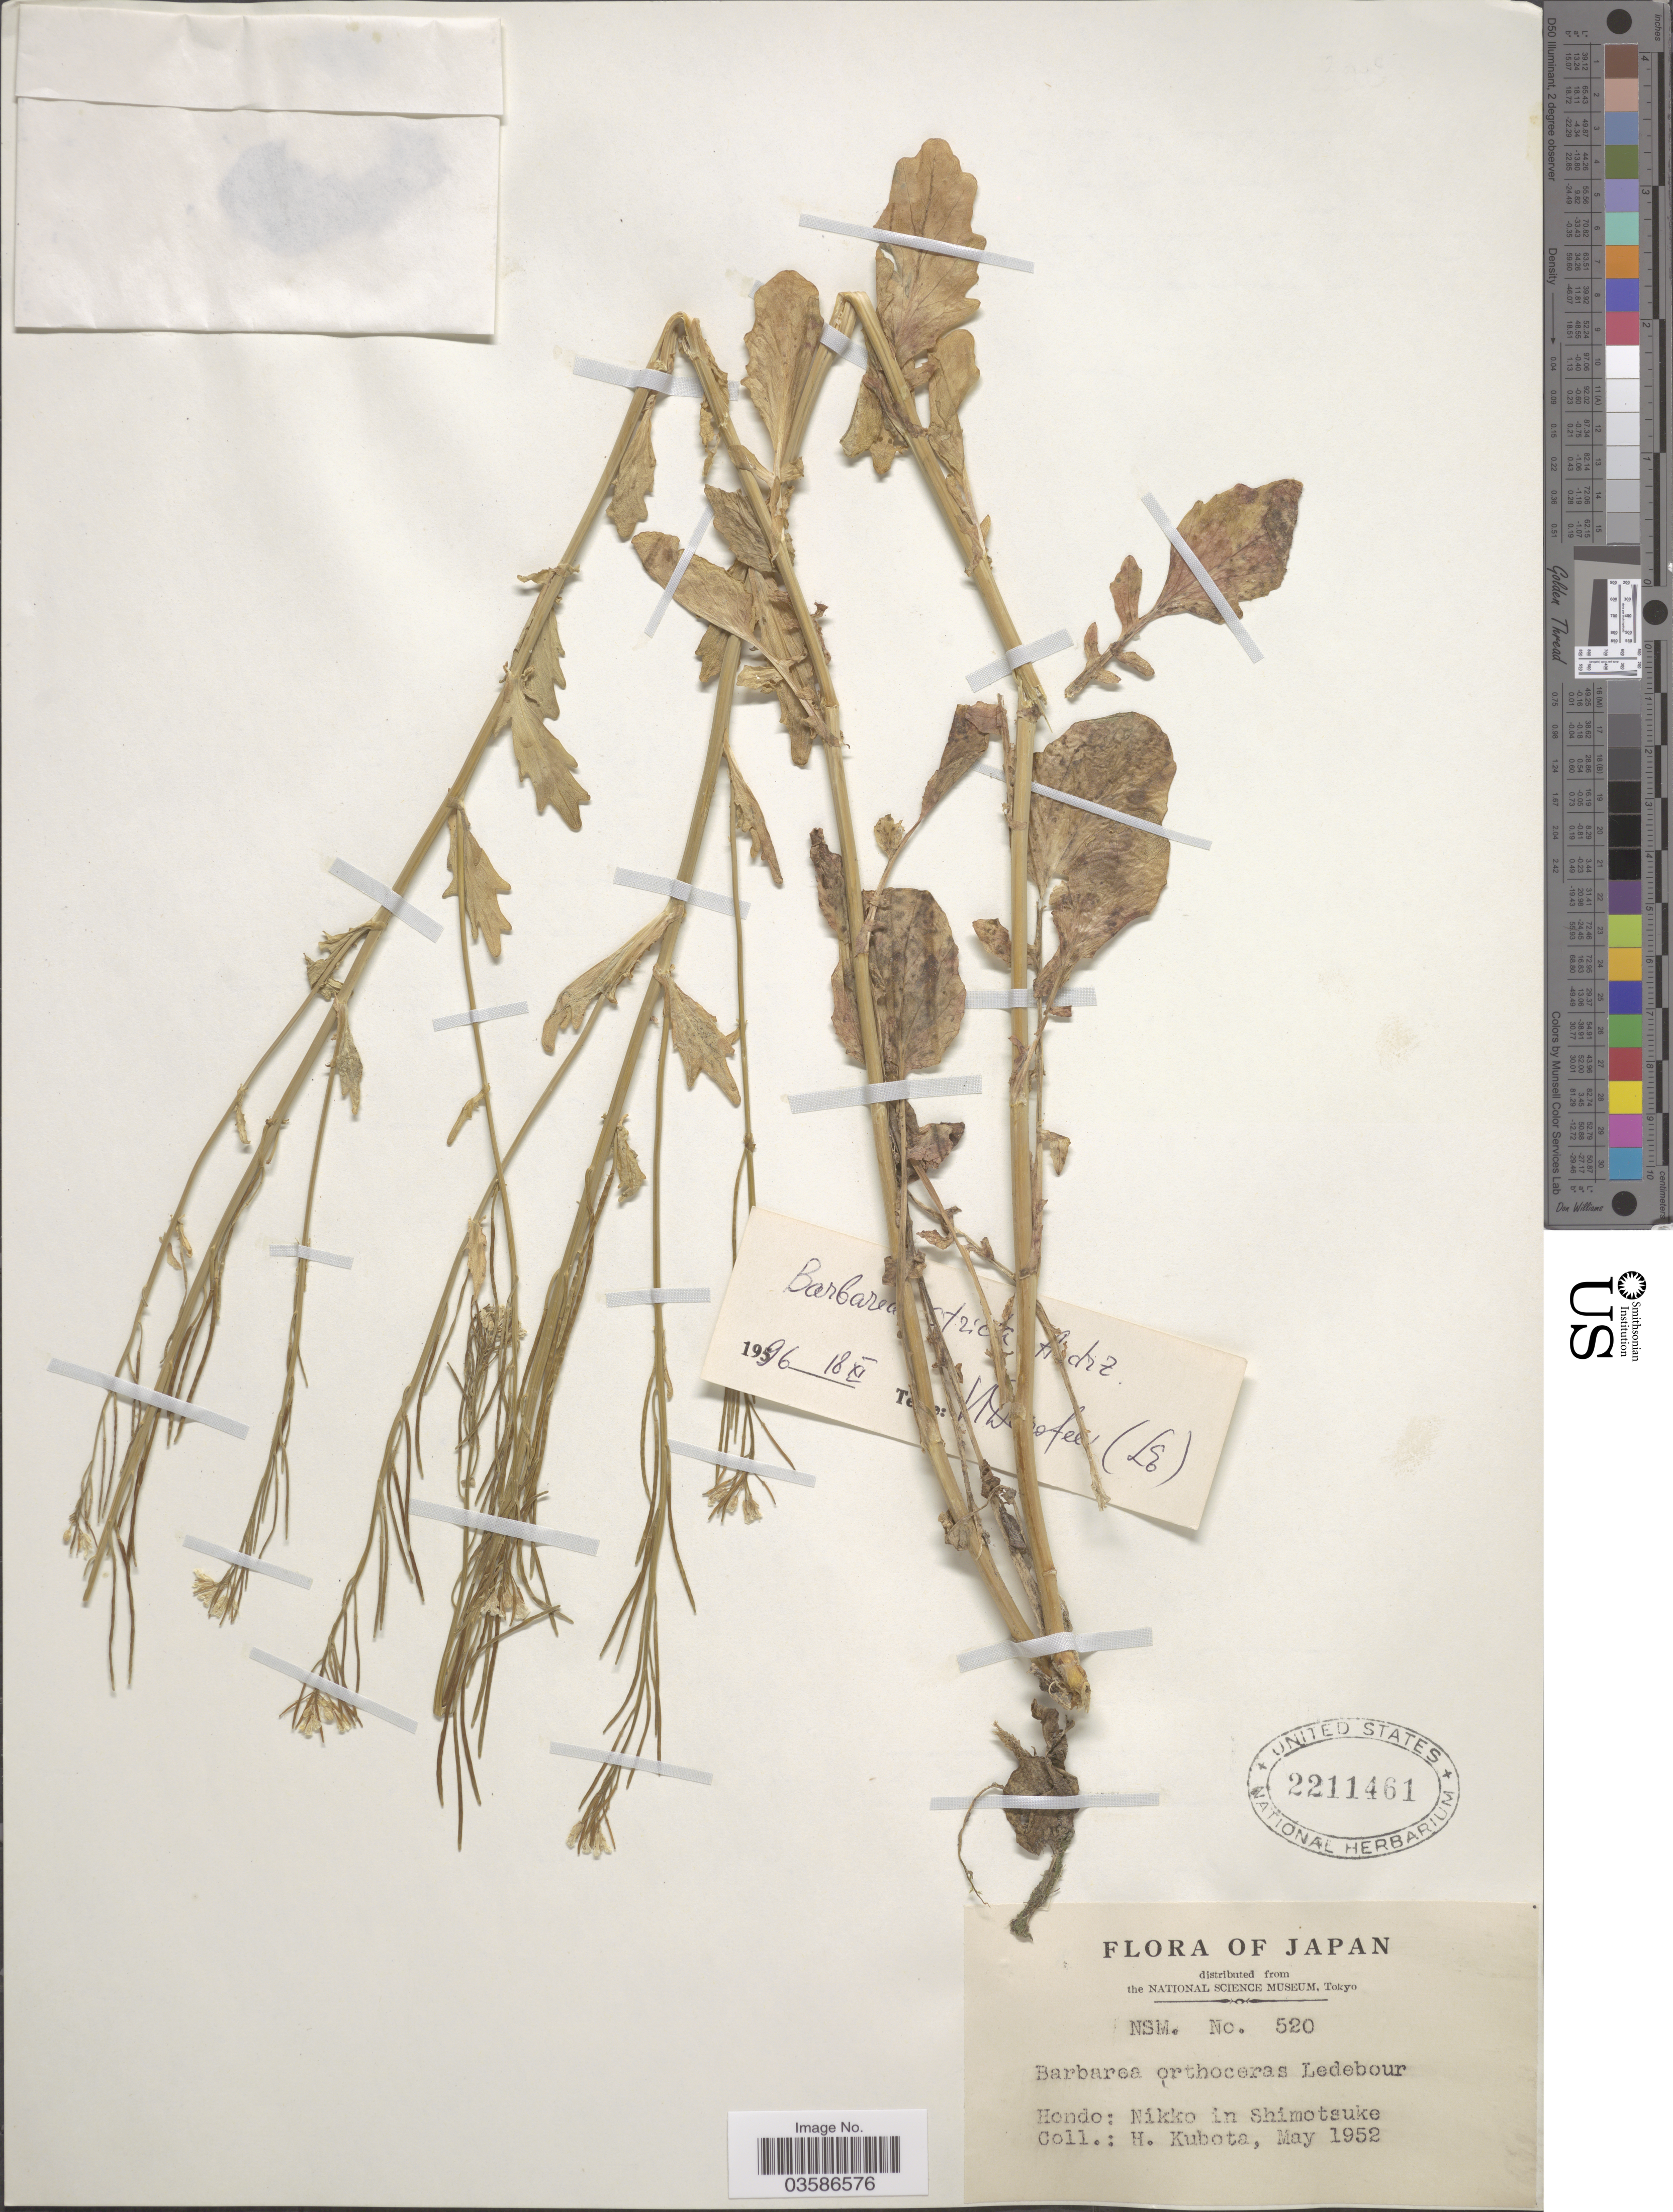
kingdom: Plantae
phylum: Tracheophyta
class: Magnoliopsida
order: Brassicales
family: Brassicaceae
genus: Barbarea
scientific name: Barbarea stricta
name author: Andrz.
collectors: H. Kubota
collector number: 520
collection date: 1952-05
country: Japan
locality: Hondo: Nikko on Shimotsuke.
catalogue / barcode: US 2211461